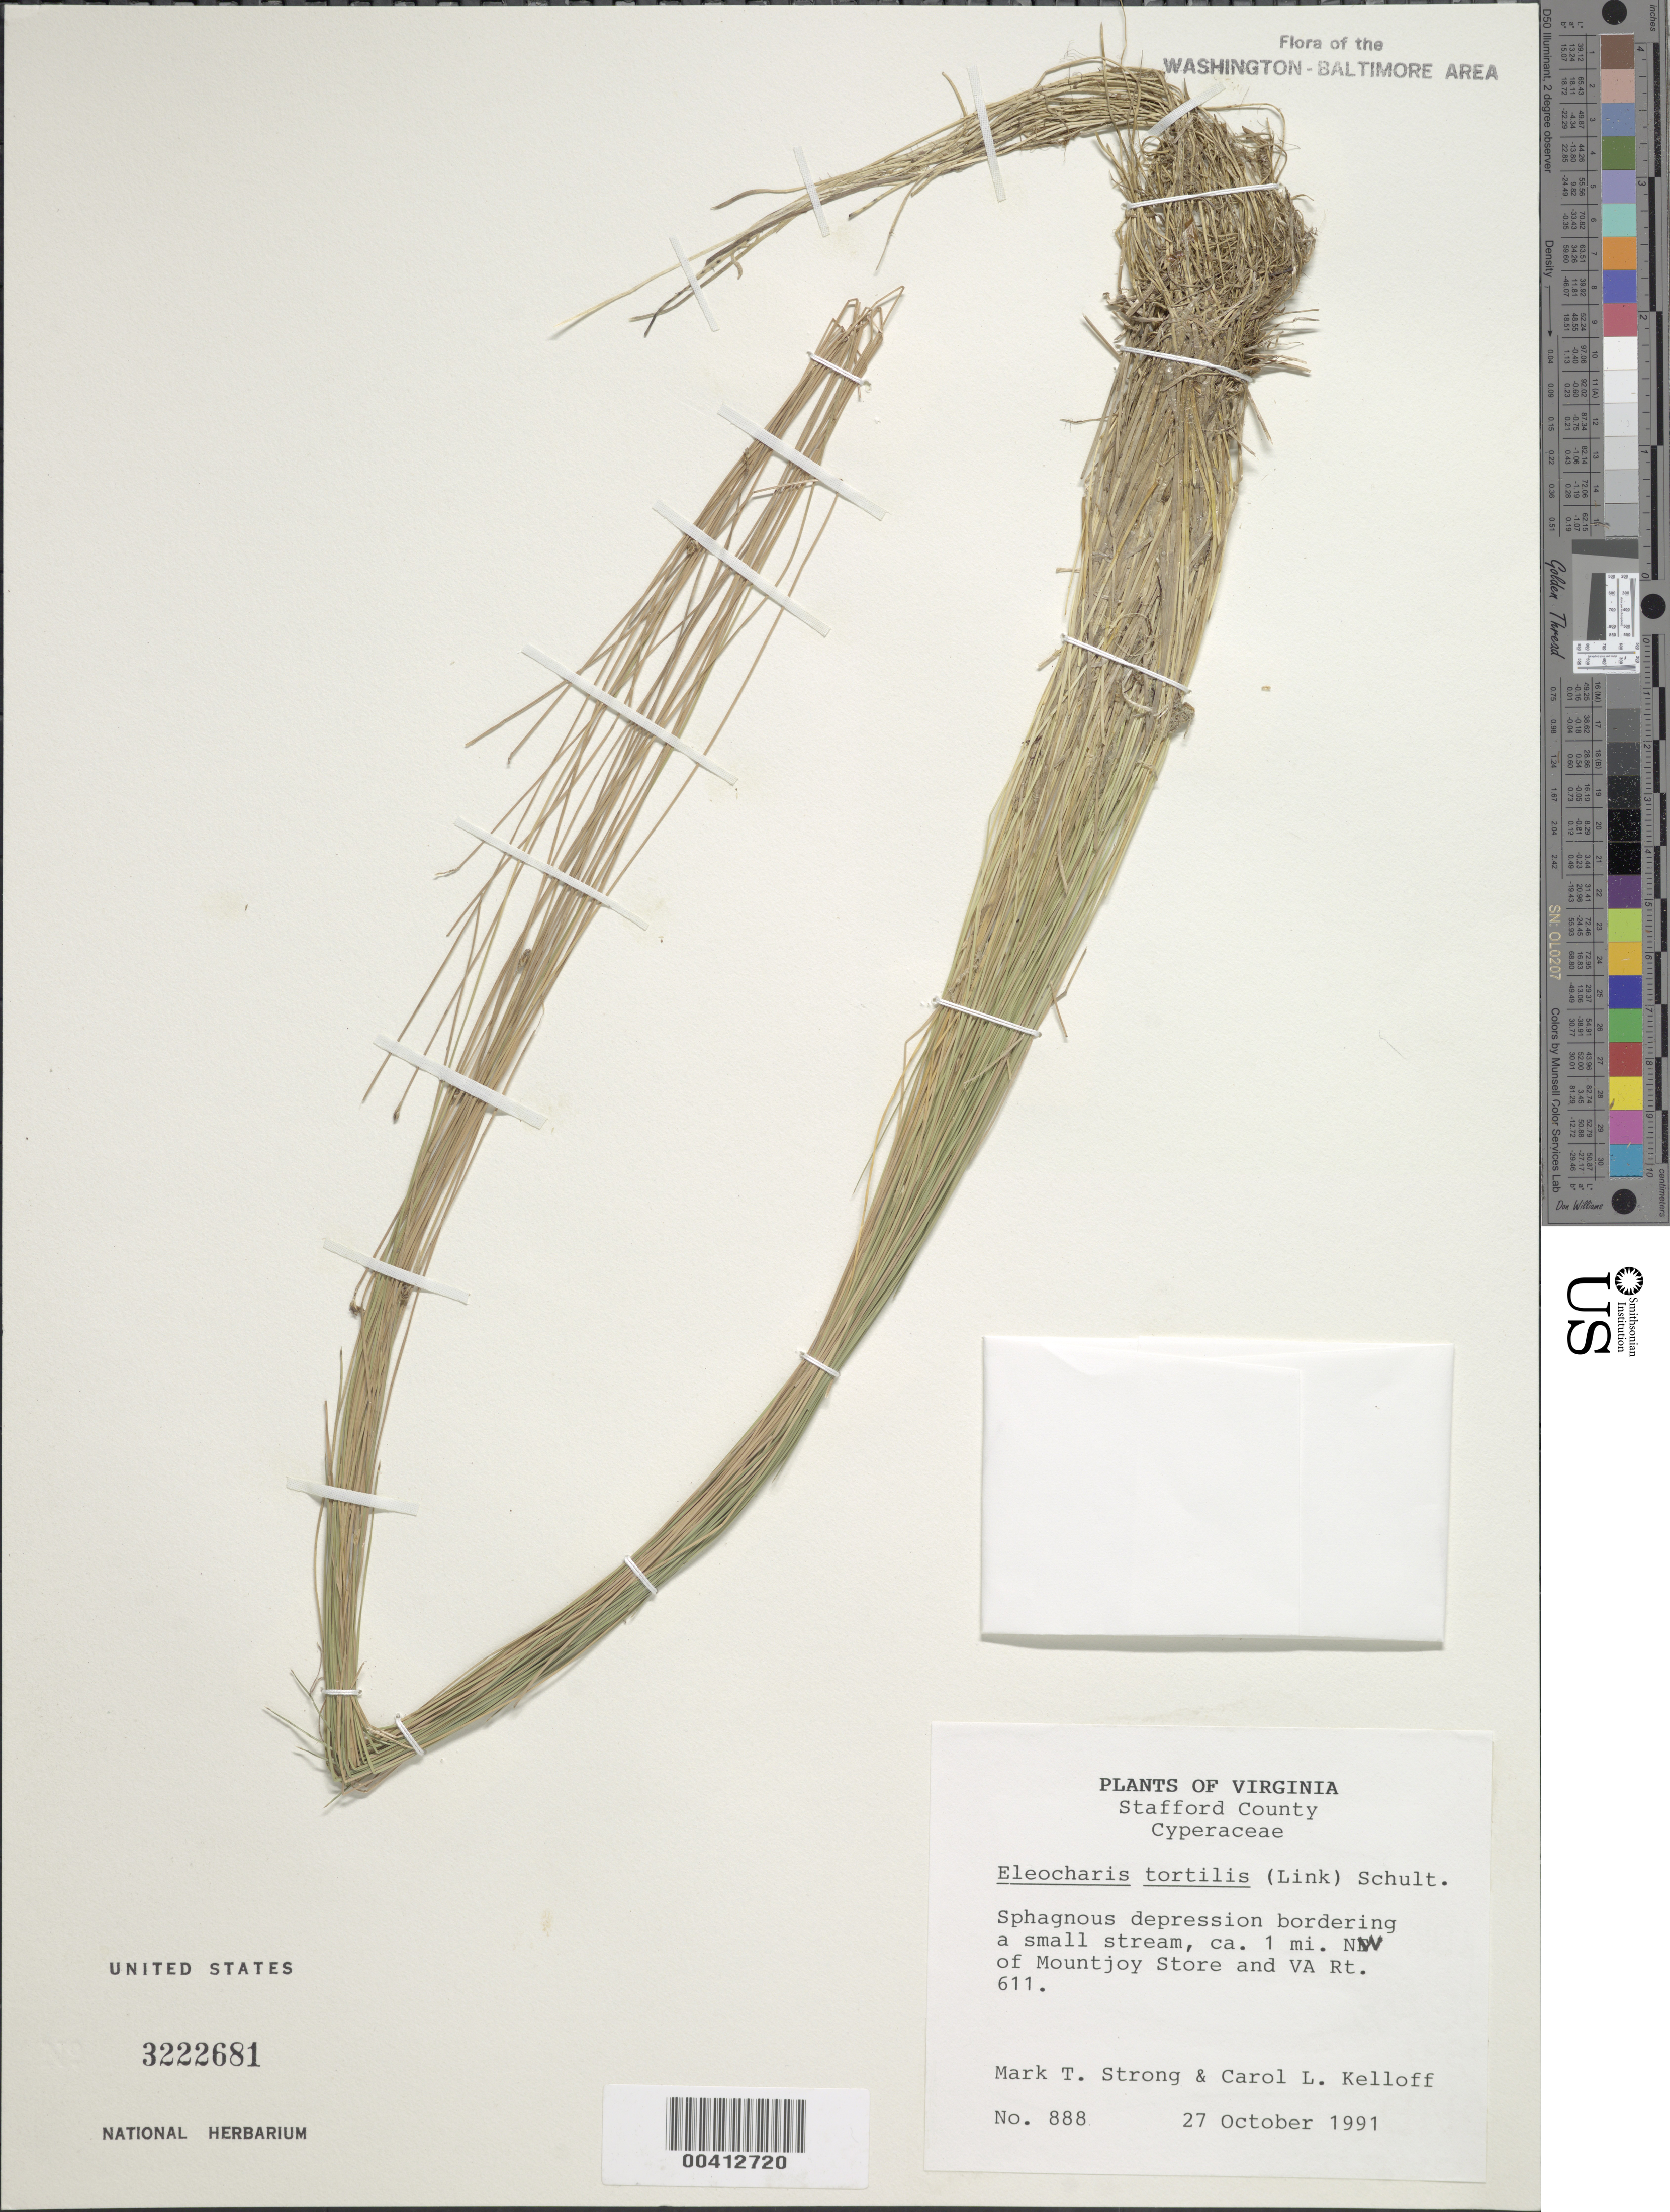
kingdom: Plantae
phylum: Tracheophyta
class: Liliopsida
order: Poales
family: Cyperaceae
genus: Eleocharis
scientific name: Eleocharis tortilis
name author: (Link) Schult.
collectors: M. T. Strong & C. L. Kelloff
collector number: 888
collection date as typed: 27 Oct 1991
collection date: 1991-10-27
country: United States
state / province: Virginia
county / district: Stafford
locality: Along VA Rt. 611, NE of Mountjoy Store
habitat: Sphagnous depression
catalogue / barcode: US 3222681